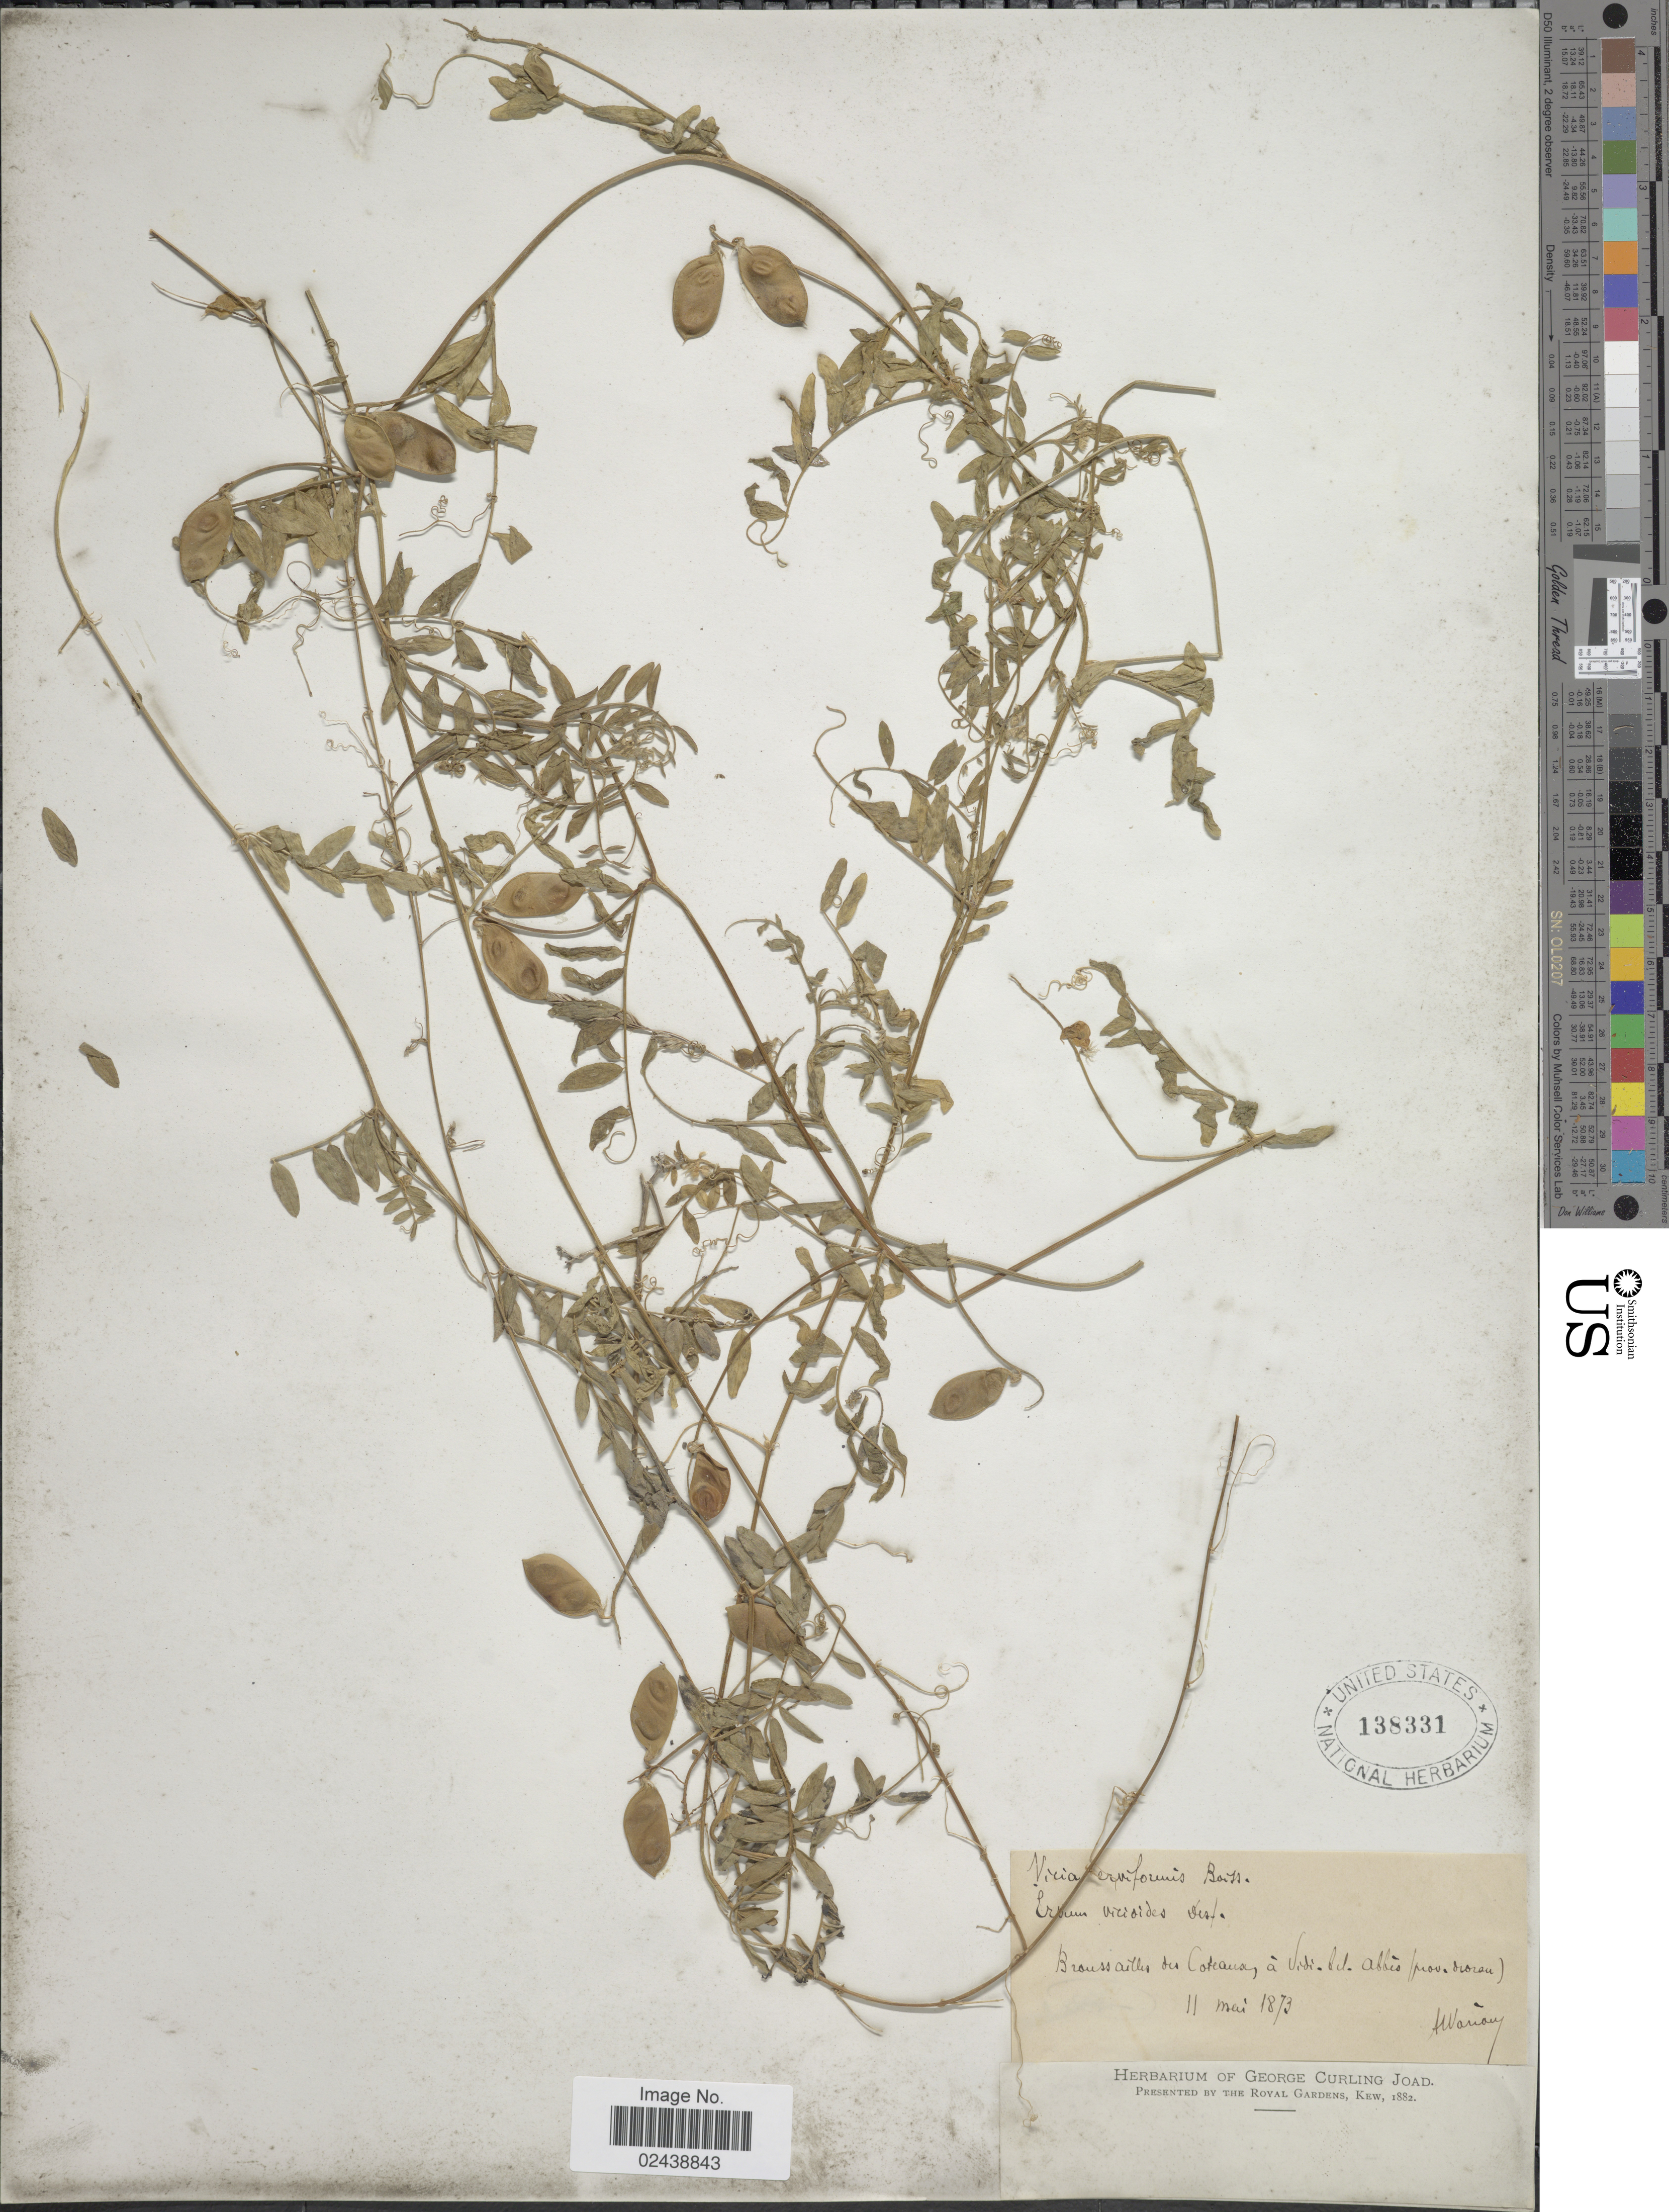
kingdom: Plantae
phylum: Tracheophyta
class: Magnoliopsida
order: Fabales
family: Fabaceae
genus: Vicia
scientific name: Vicia erviformis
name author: Winkl. ex Willk. & Lange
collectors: A. Warion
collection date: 1873-05-11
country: Algeria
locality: Broussailles des Coteaux a Sidi-bel-Abbès (prov. de Oran)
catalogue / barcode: US 138331